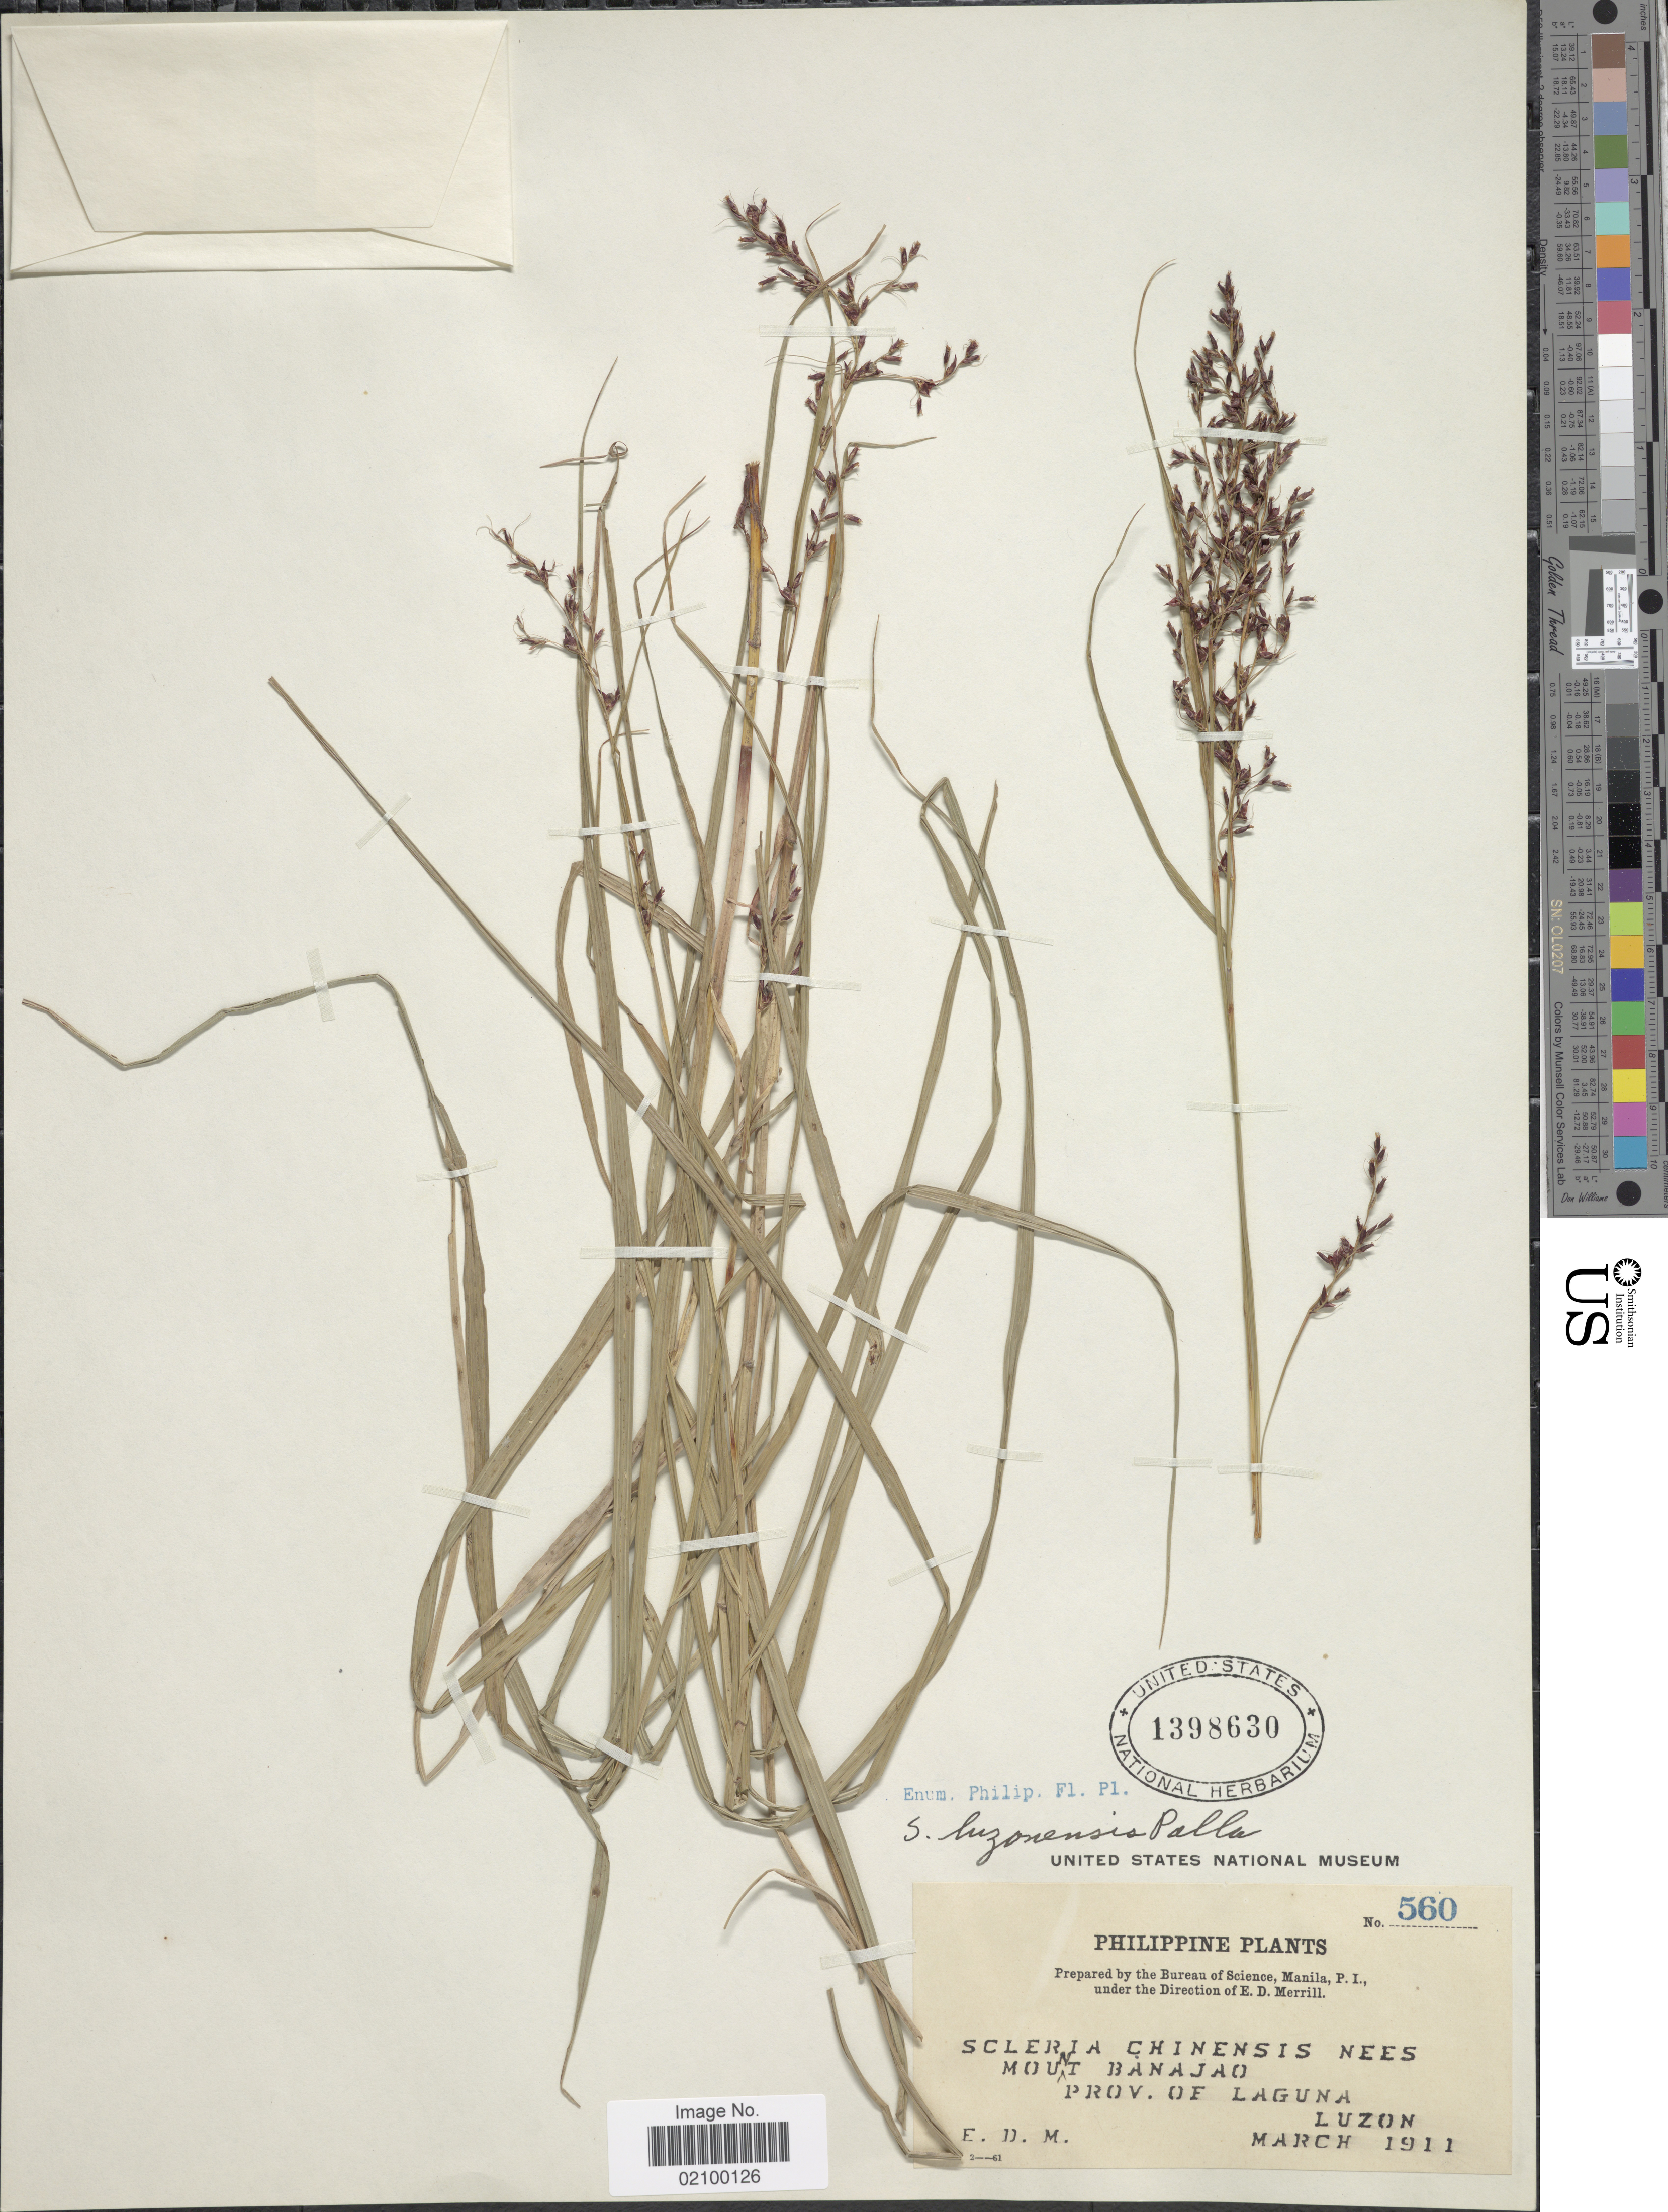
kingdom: Plantae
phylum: Tracheophyta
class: Liliopsida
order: Poales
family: Cyperaceae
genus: Scleria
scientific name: Scleria terrestris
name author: (L.) Fassett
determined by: Kern, J. H.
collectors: E. D. Merrill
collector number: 560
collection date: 1911-03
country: Philippines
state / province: Calabarzon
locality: Mount Banajao. Prov. of Laguna, Luzon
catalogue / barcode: US 1398630